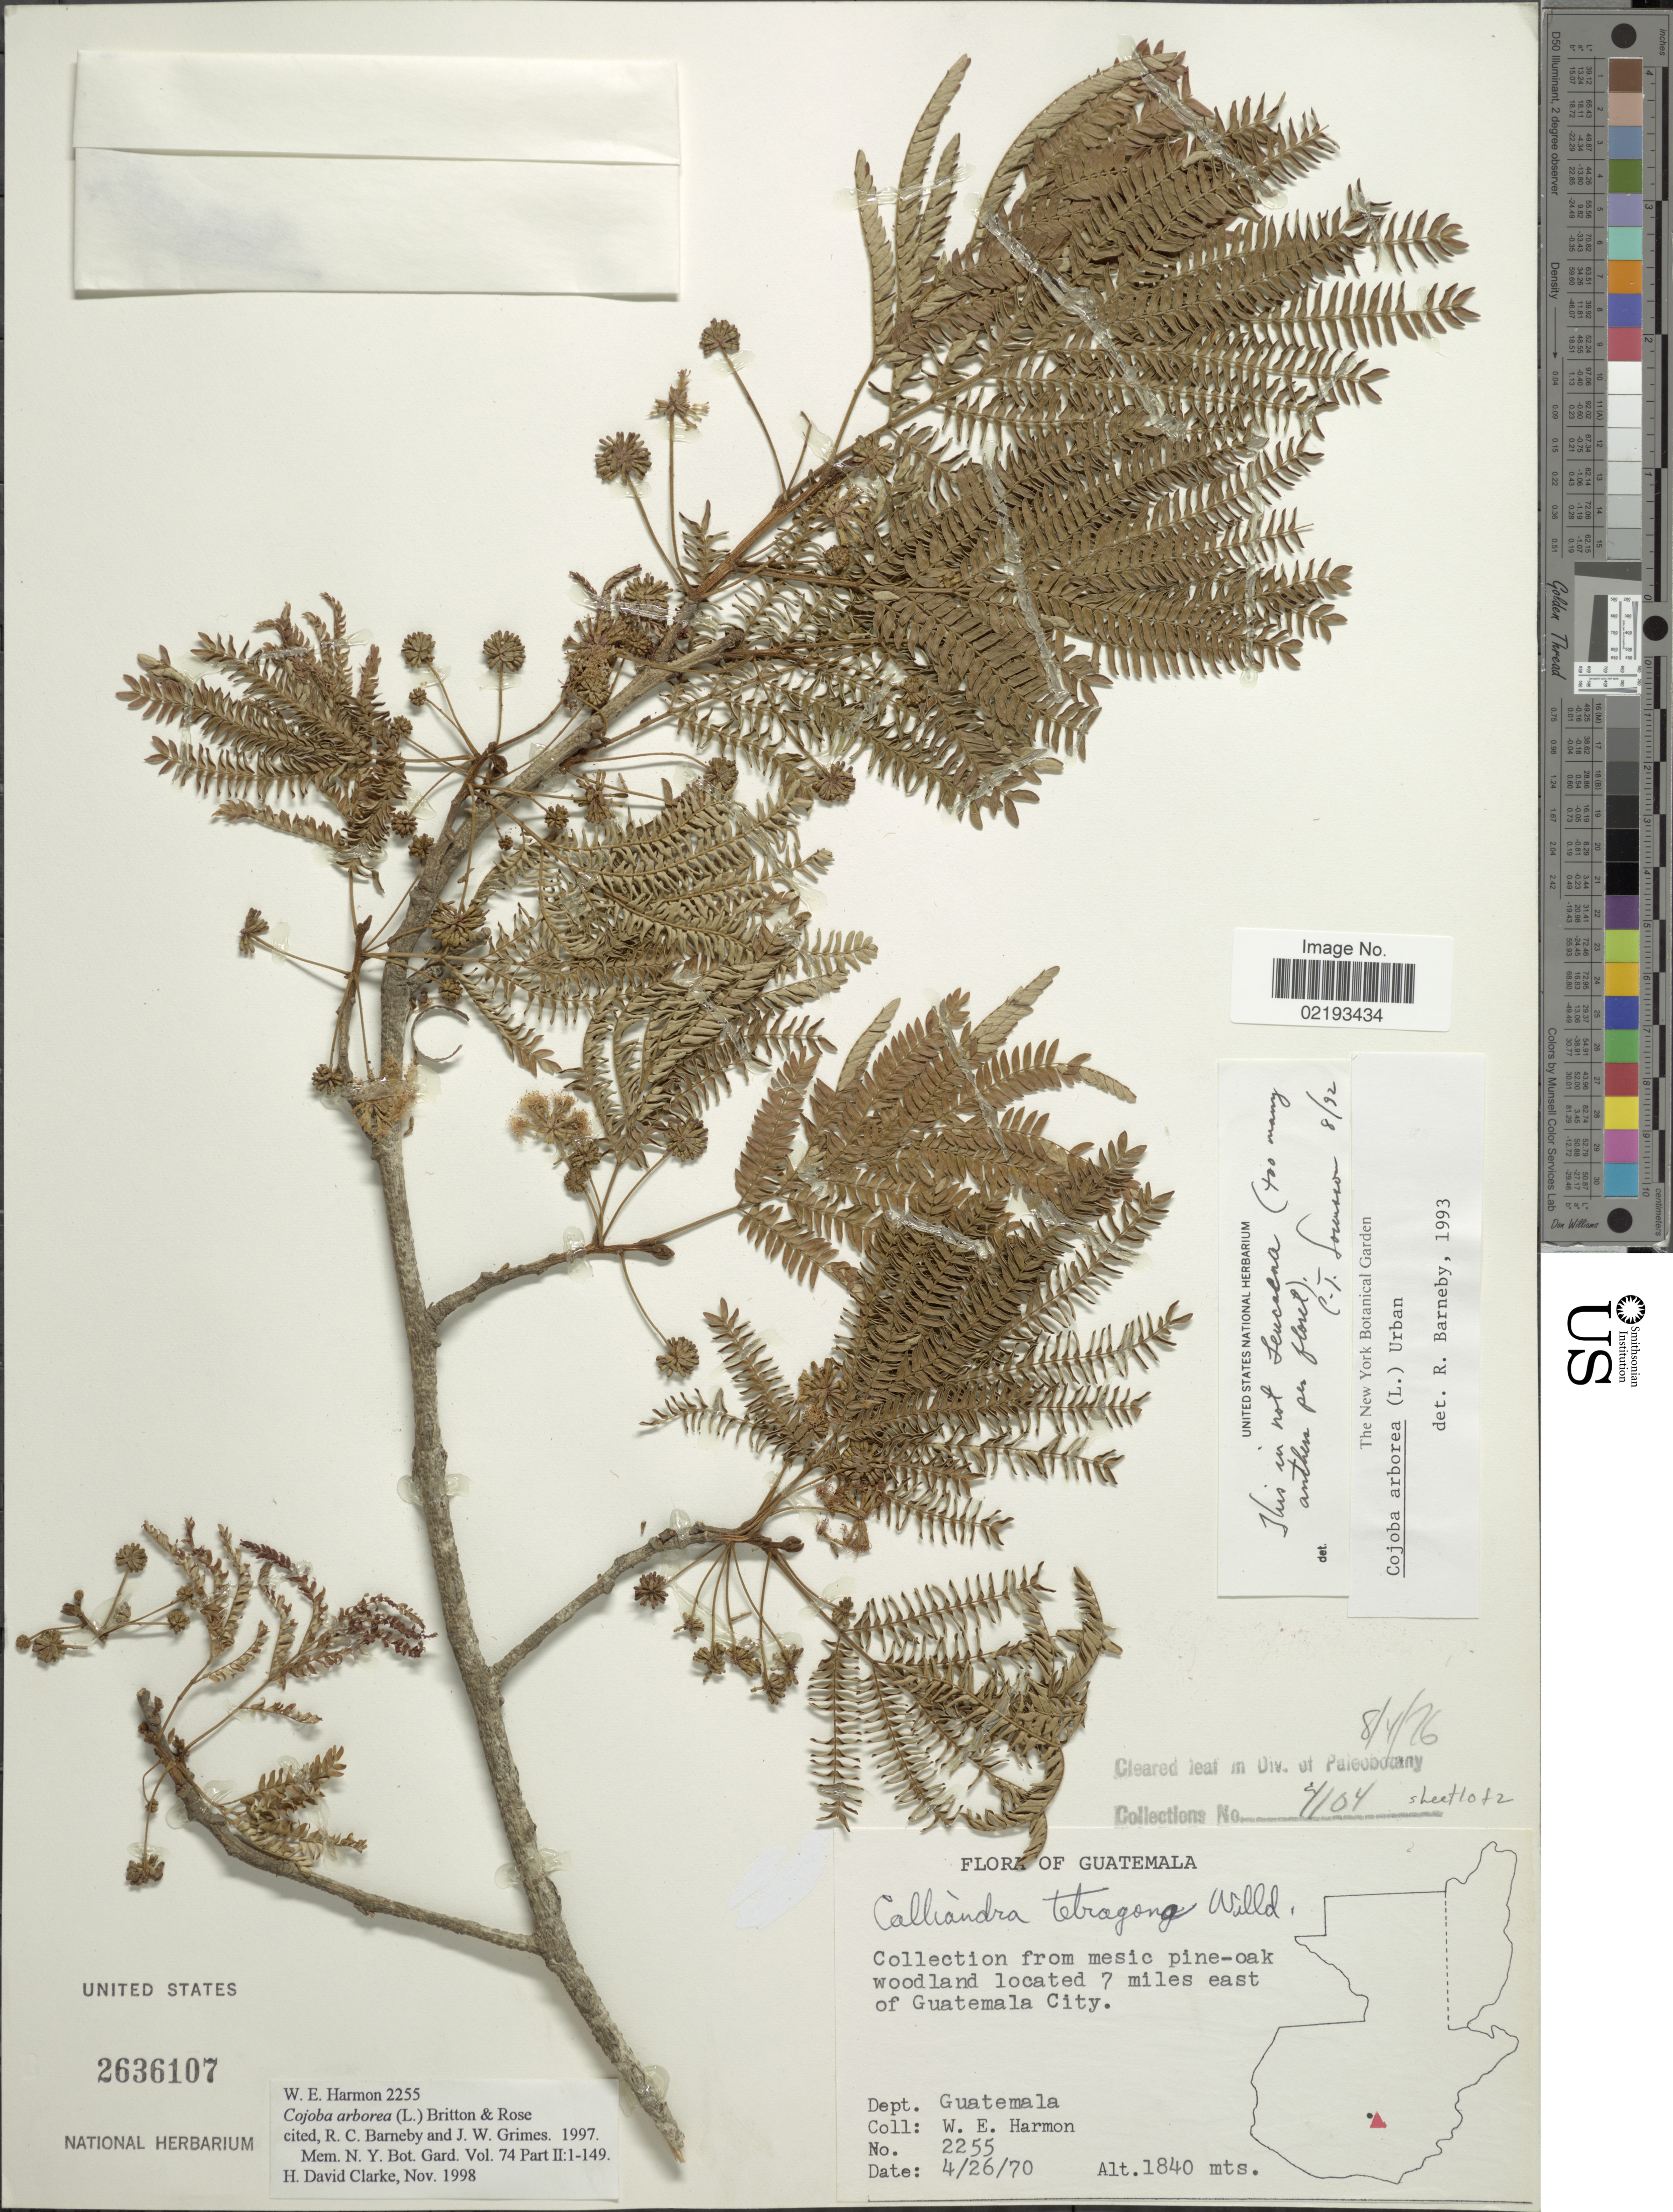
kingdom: Plantae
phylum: Tracheophyta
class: Magnoliopsida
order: Fabales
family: Fabaceae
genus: Cojoba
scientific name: Cojoba arborea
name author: (L.) Britton & Rose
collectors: W. E. Harmon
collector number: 2255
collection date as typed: Transcribed d/m/y: 26/4/70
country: Guatemala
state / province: Guatemala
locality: From mesic pine-oak woodland located 7 miles east of Guatemala City, Dept. Guatemala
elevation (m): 1840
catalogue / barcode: US 2636107